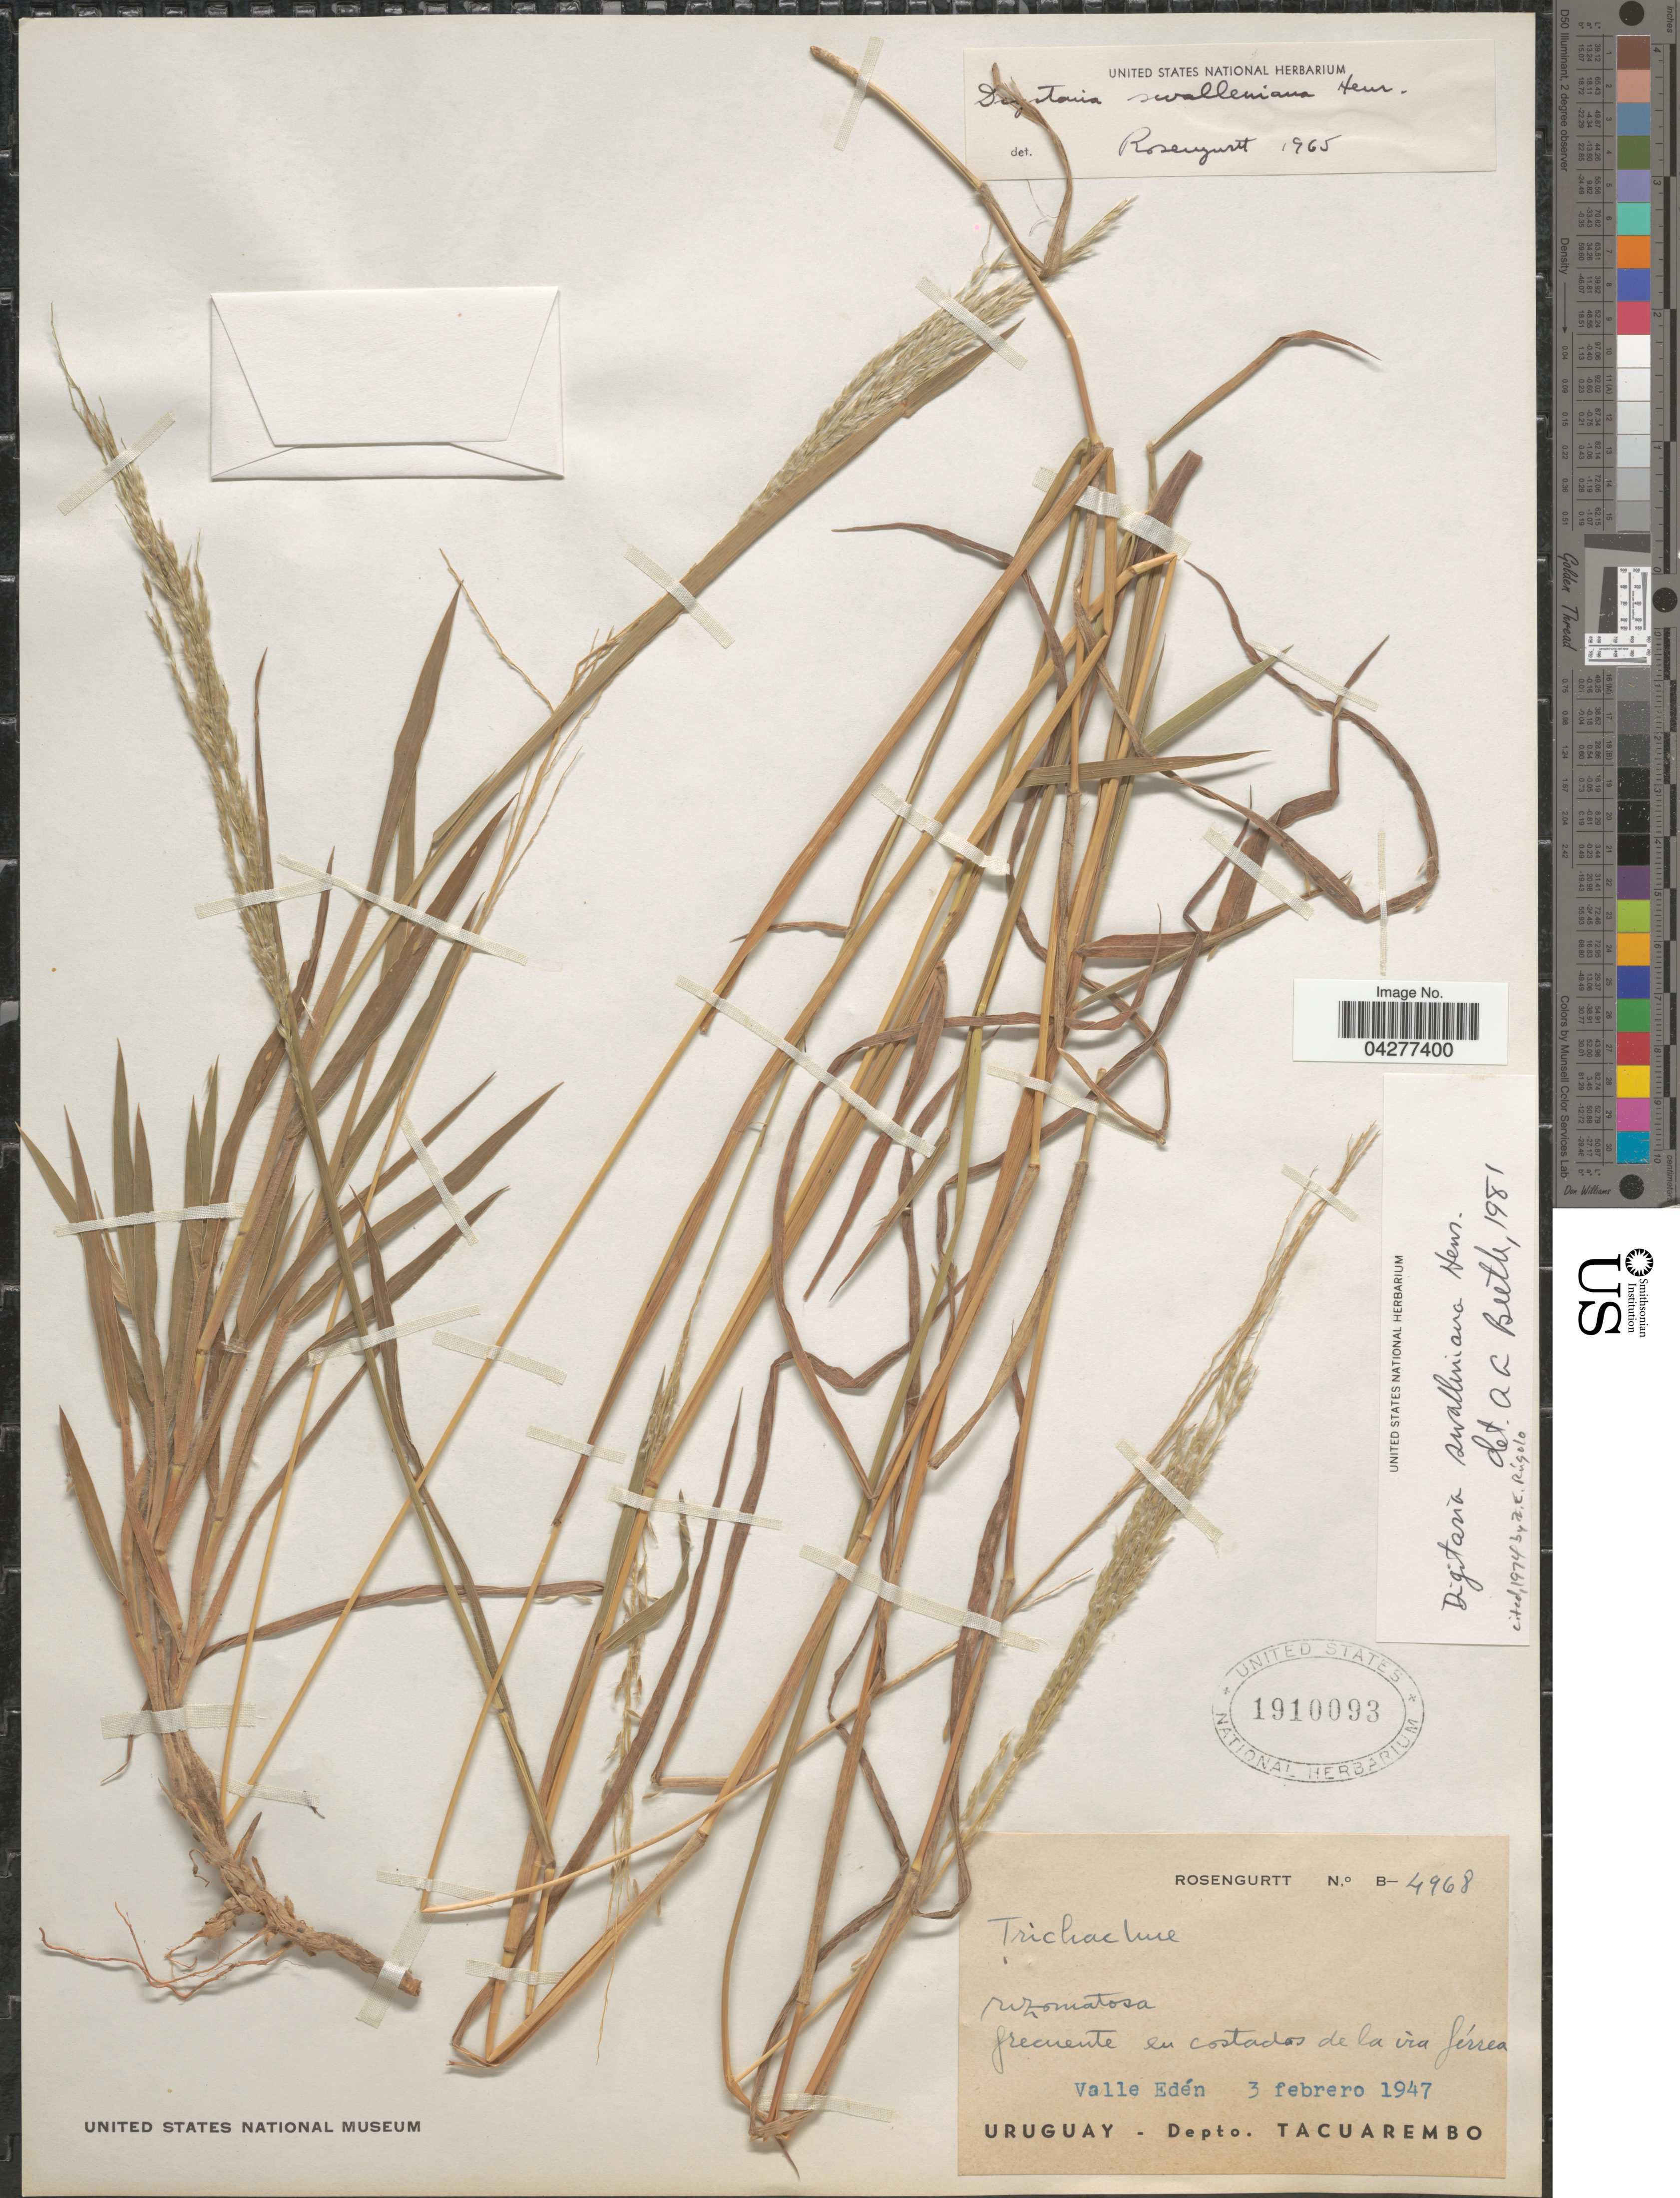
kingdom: Plantae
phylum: Tracheophyta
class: Liliopsida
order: Poales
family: Poaceae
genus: Digitaria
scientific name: Digitaria swalleniana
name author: Henr.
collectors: Rosengurtt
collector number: B-4968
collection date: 1947-02-03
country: Uruguay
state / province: Tacuarembó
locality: Rizomatosa. Frecuente en costados de la via férrea. Valle Edén. Depto. Tacuarembo.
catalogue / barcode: US 1910093